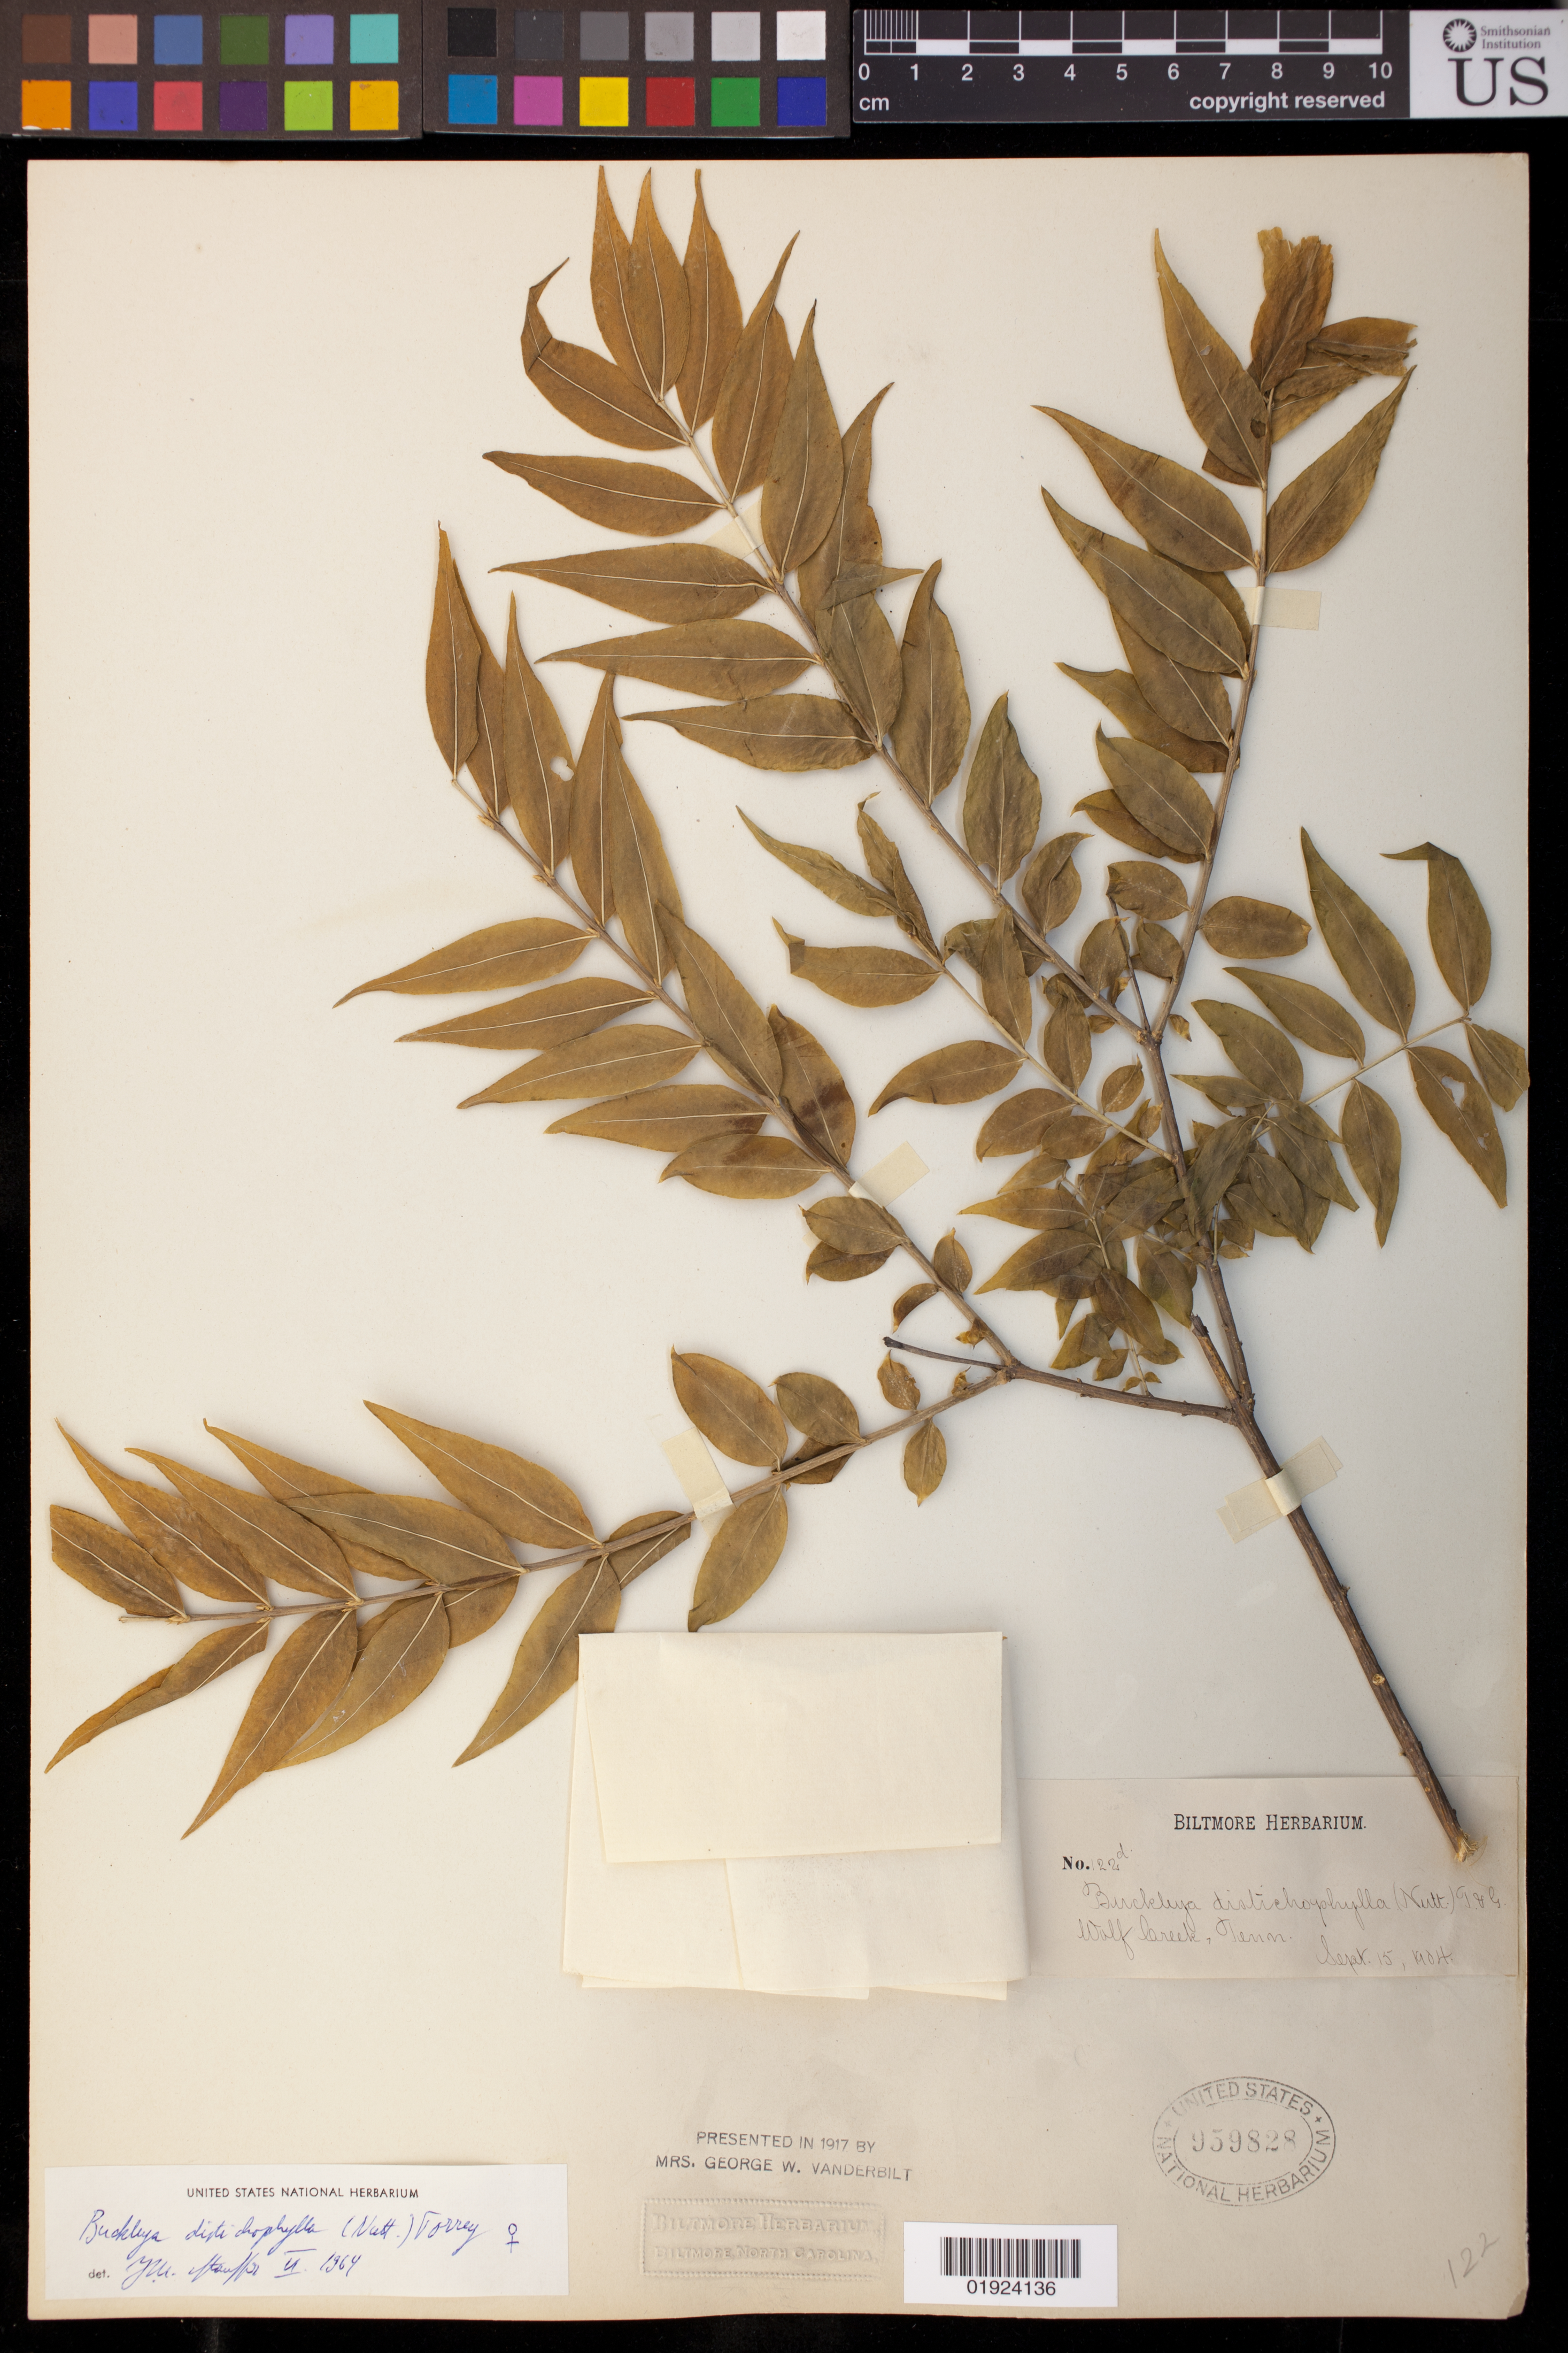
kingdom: Plantae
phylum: Tracheophyta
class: Magnoliopsida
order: Santalales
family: Thesiaceae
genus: Buckleya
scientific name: Buckleya distichophylla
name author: (Nutt.) Torr.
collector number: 22d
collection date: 1904-09-15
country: United States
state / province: Tennessee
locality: Wolf Creek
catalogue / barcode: US 959828